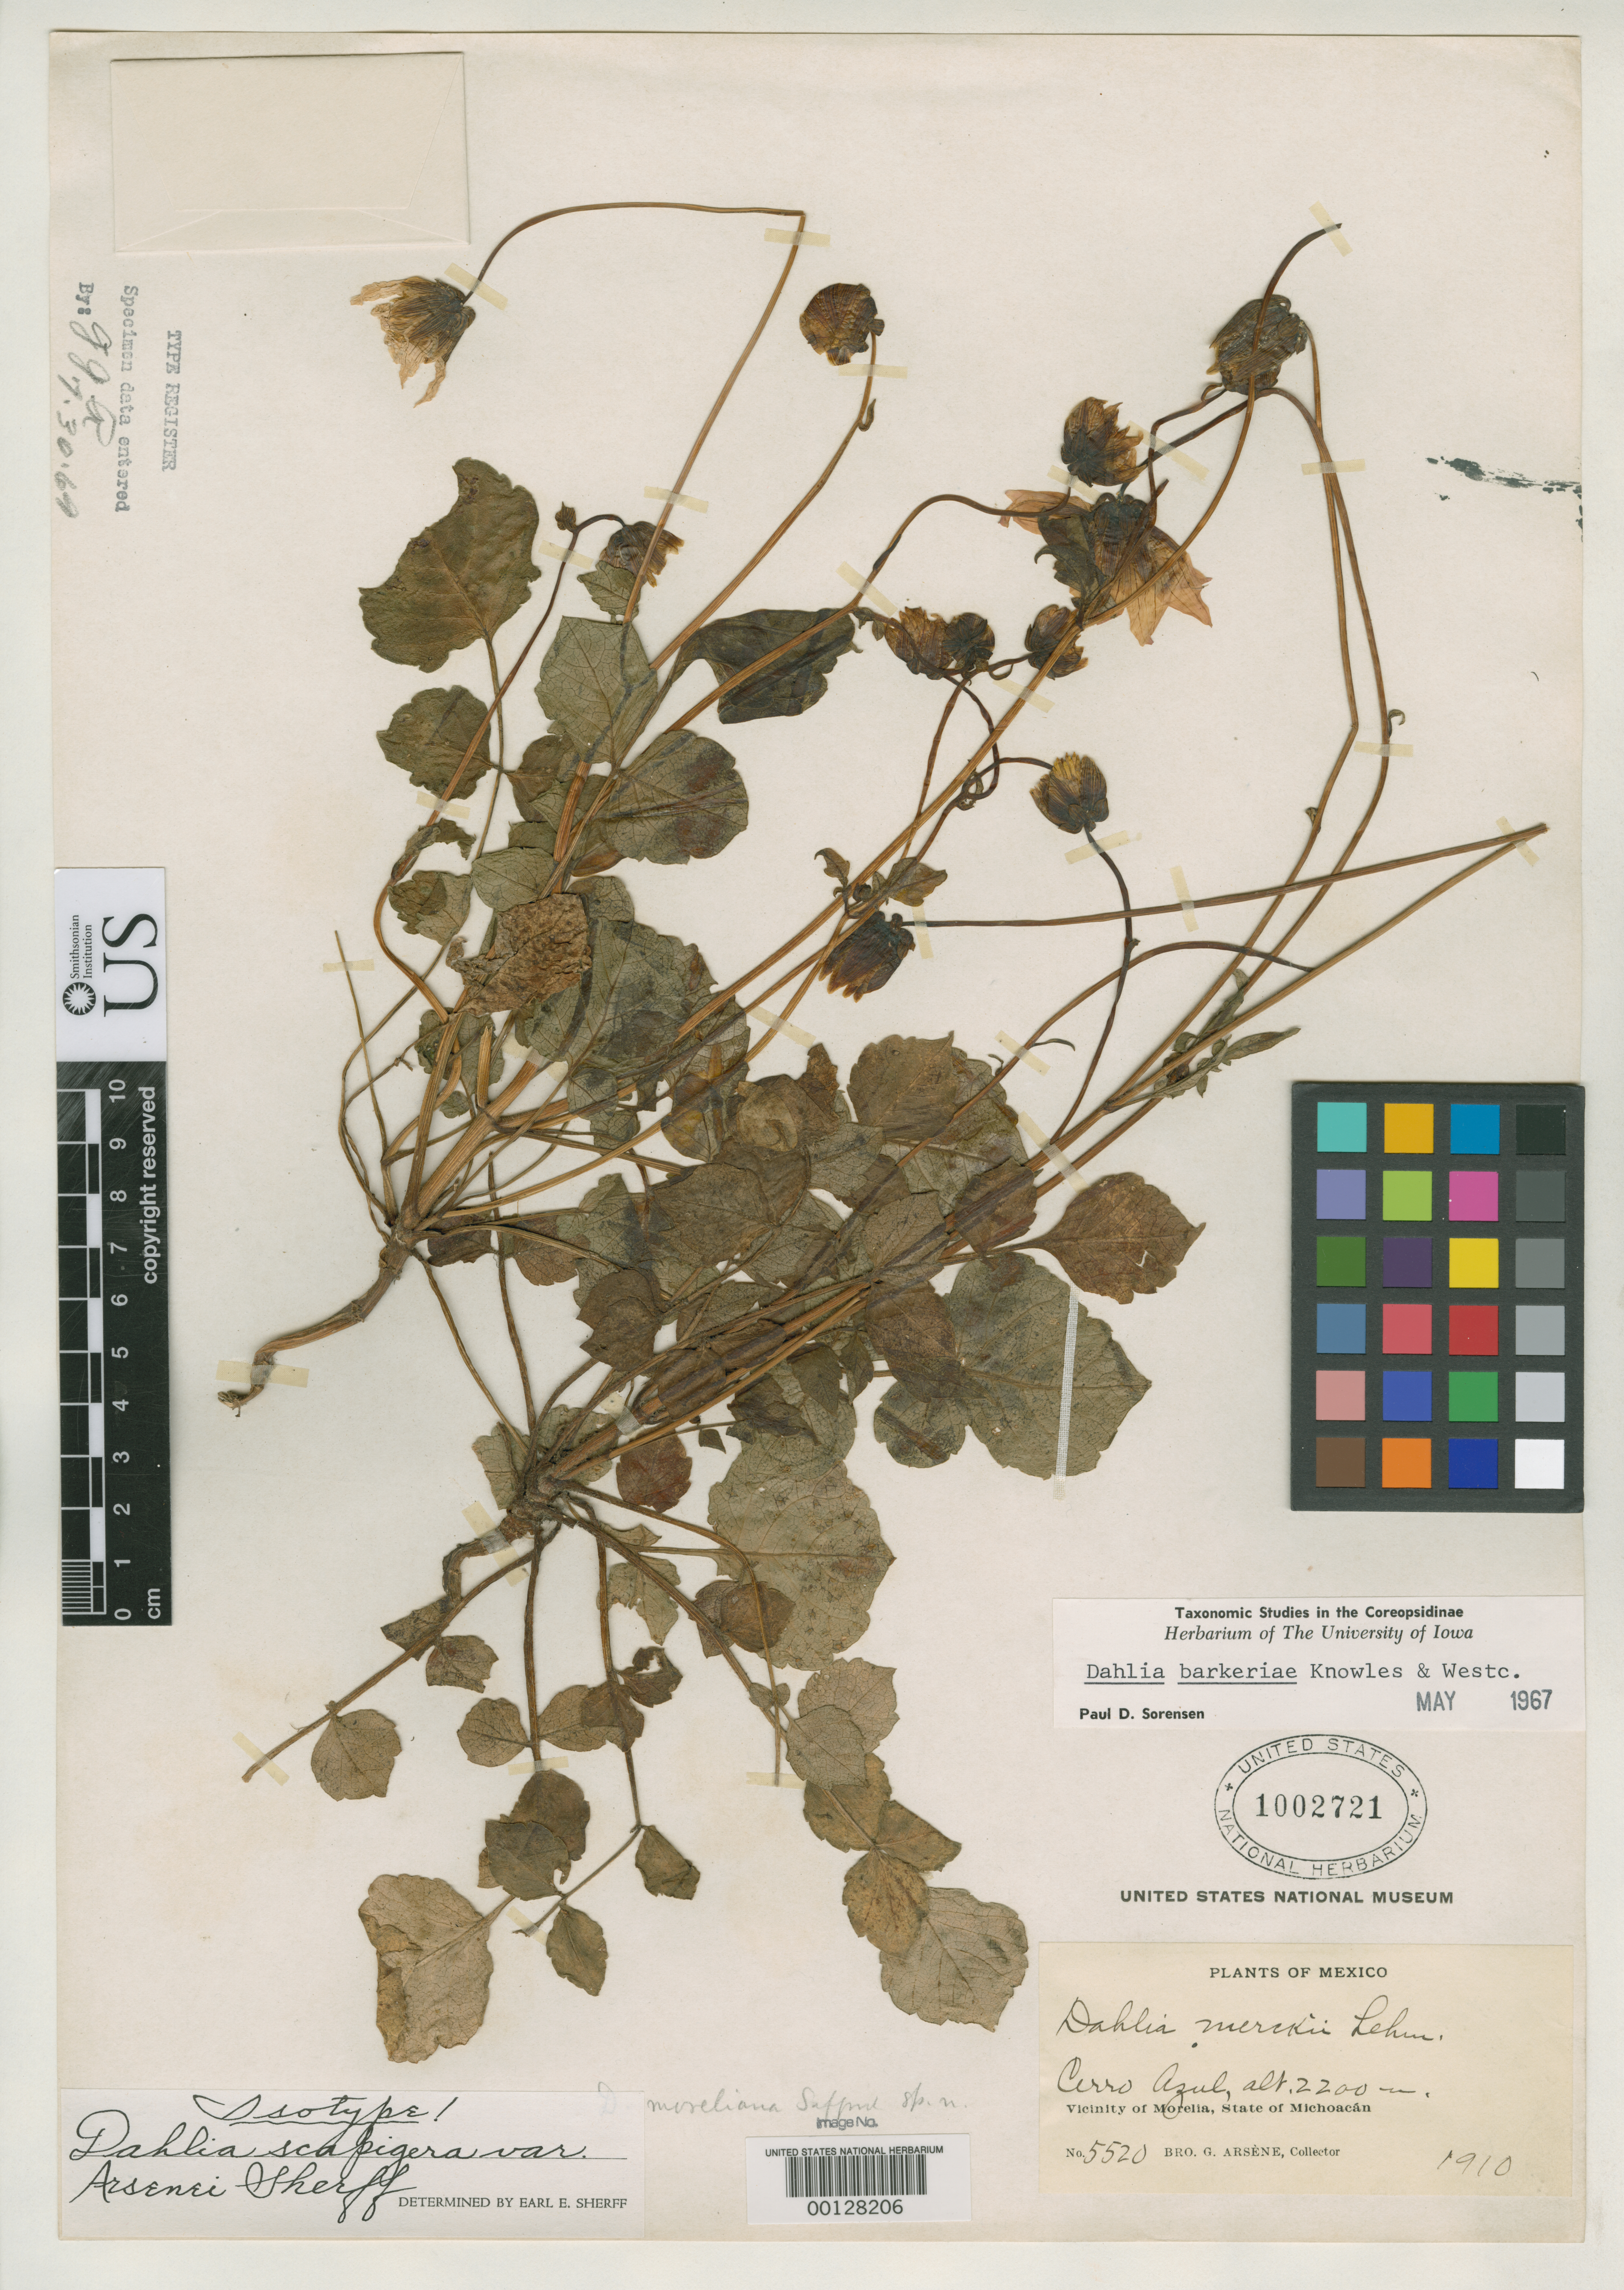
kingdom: Plantae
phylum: Tracheophyta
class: Magnoliopsida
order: Asterales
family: Asteraceae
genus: Dahlia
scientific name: Dahlia scapigera var. arsenei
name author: Sherff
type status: Isotype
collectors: Bro. G. Arsène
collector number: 5520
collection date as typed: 1910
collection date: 1910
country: Mexico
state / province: Michoacán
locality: Morelia.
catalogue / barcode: US 1002721